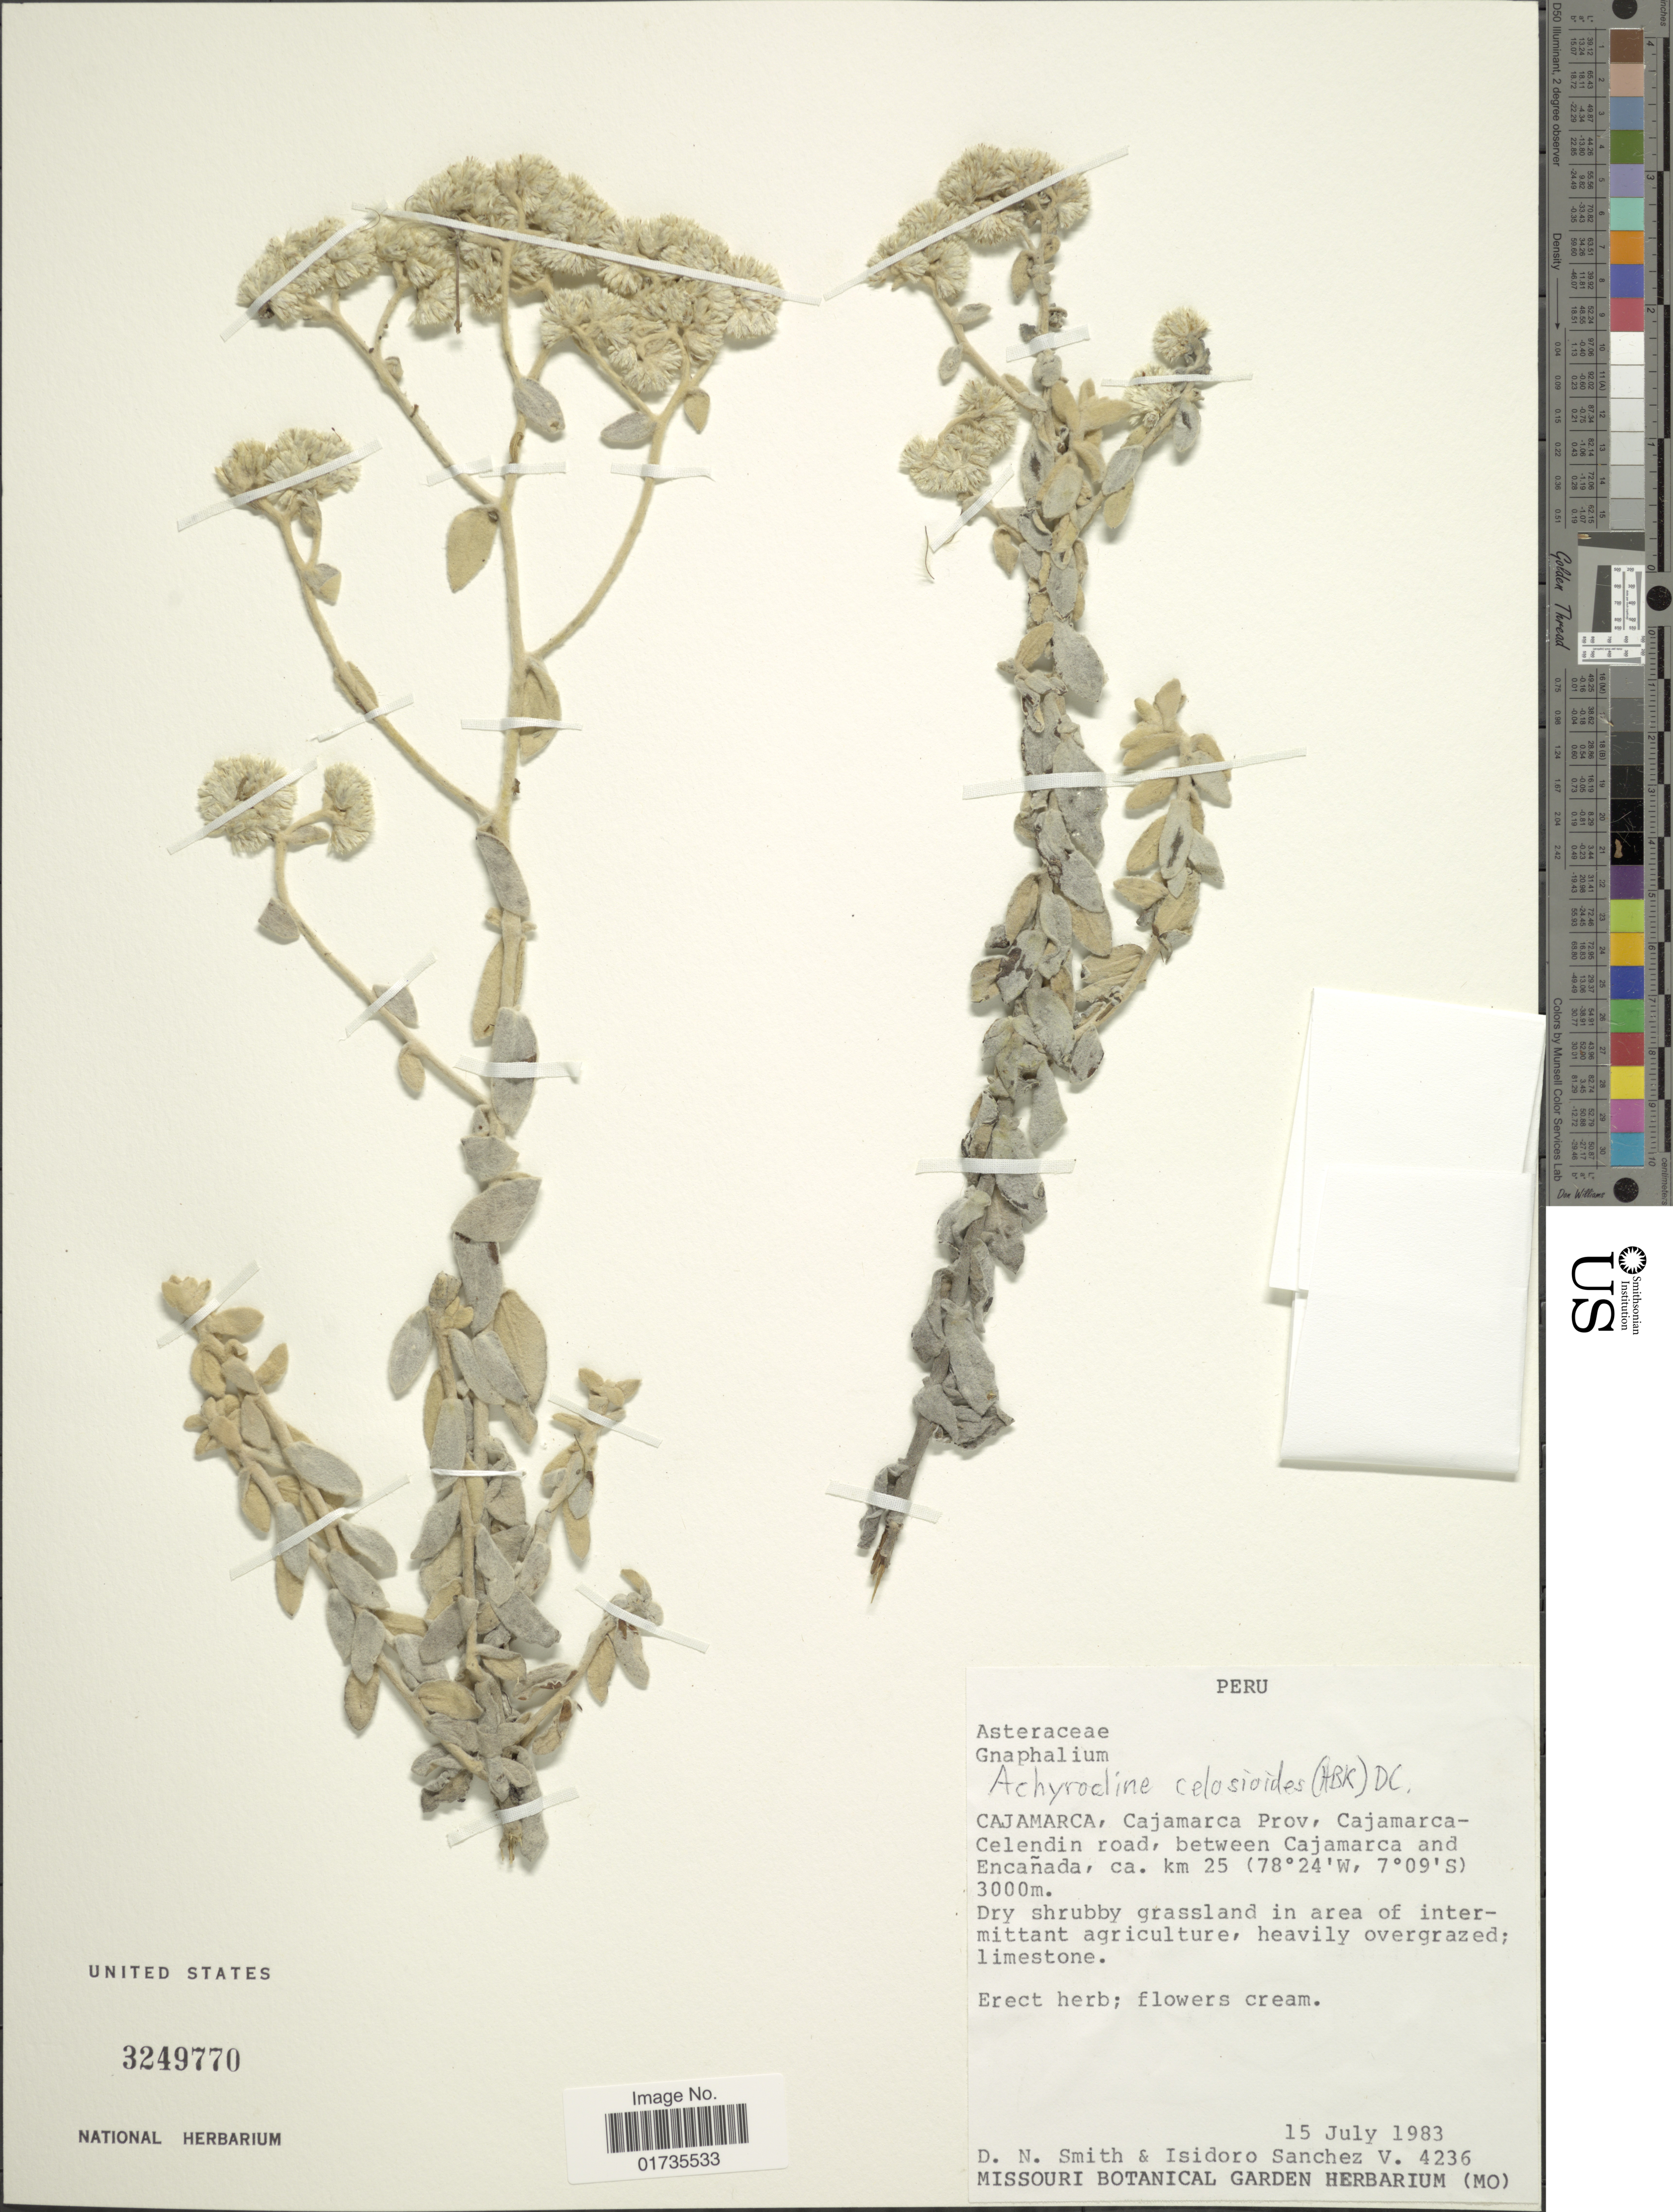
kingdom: Plantae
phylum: Tracheophyta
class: Magnoliopsida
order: Asterales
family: Asteraceae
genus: Achyrocline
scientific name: Achyrocline celosioides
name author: (Kunth) DC.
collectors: D. Smith & I. M. Sánchez Vega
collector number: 4236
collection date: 1983-07-15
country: Peru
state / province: Cajamarca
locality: Peru. Cajamarca, Cajamarca Prov, Cajamarca-Celendin road, between Cajamarca and Encañada, ca. km 25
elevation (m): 3000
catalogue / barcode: US 3249770